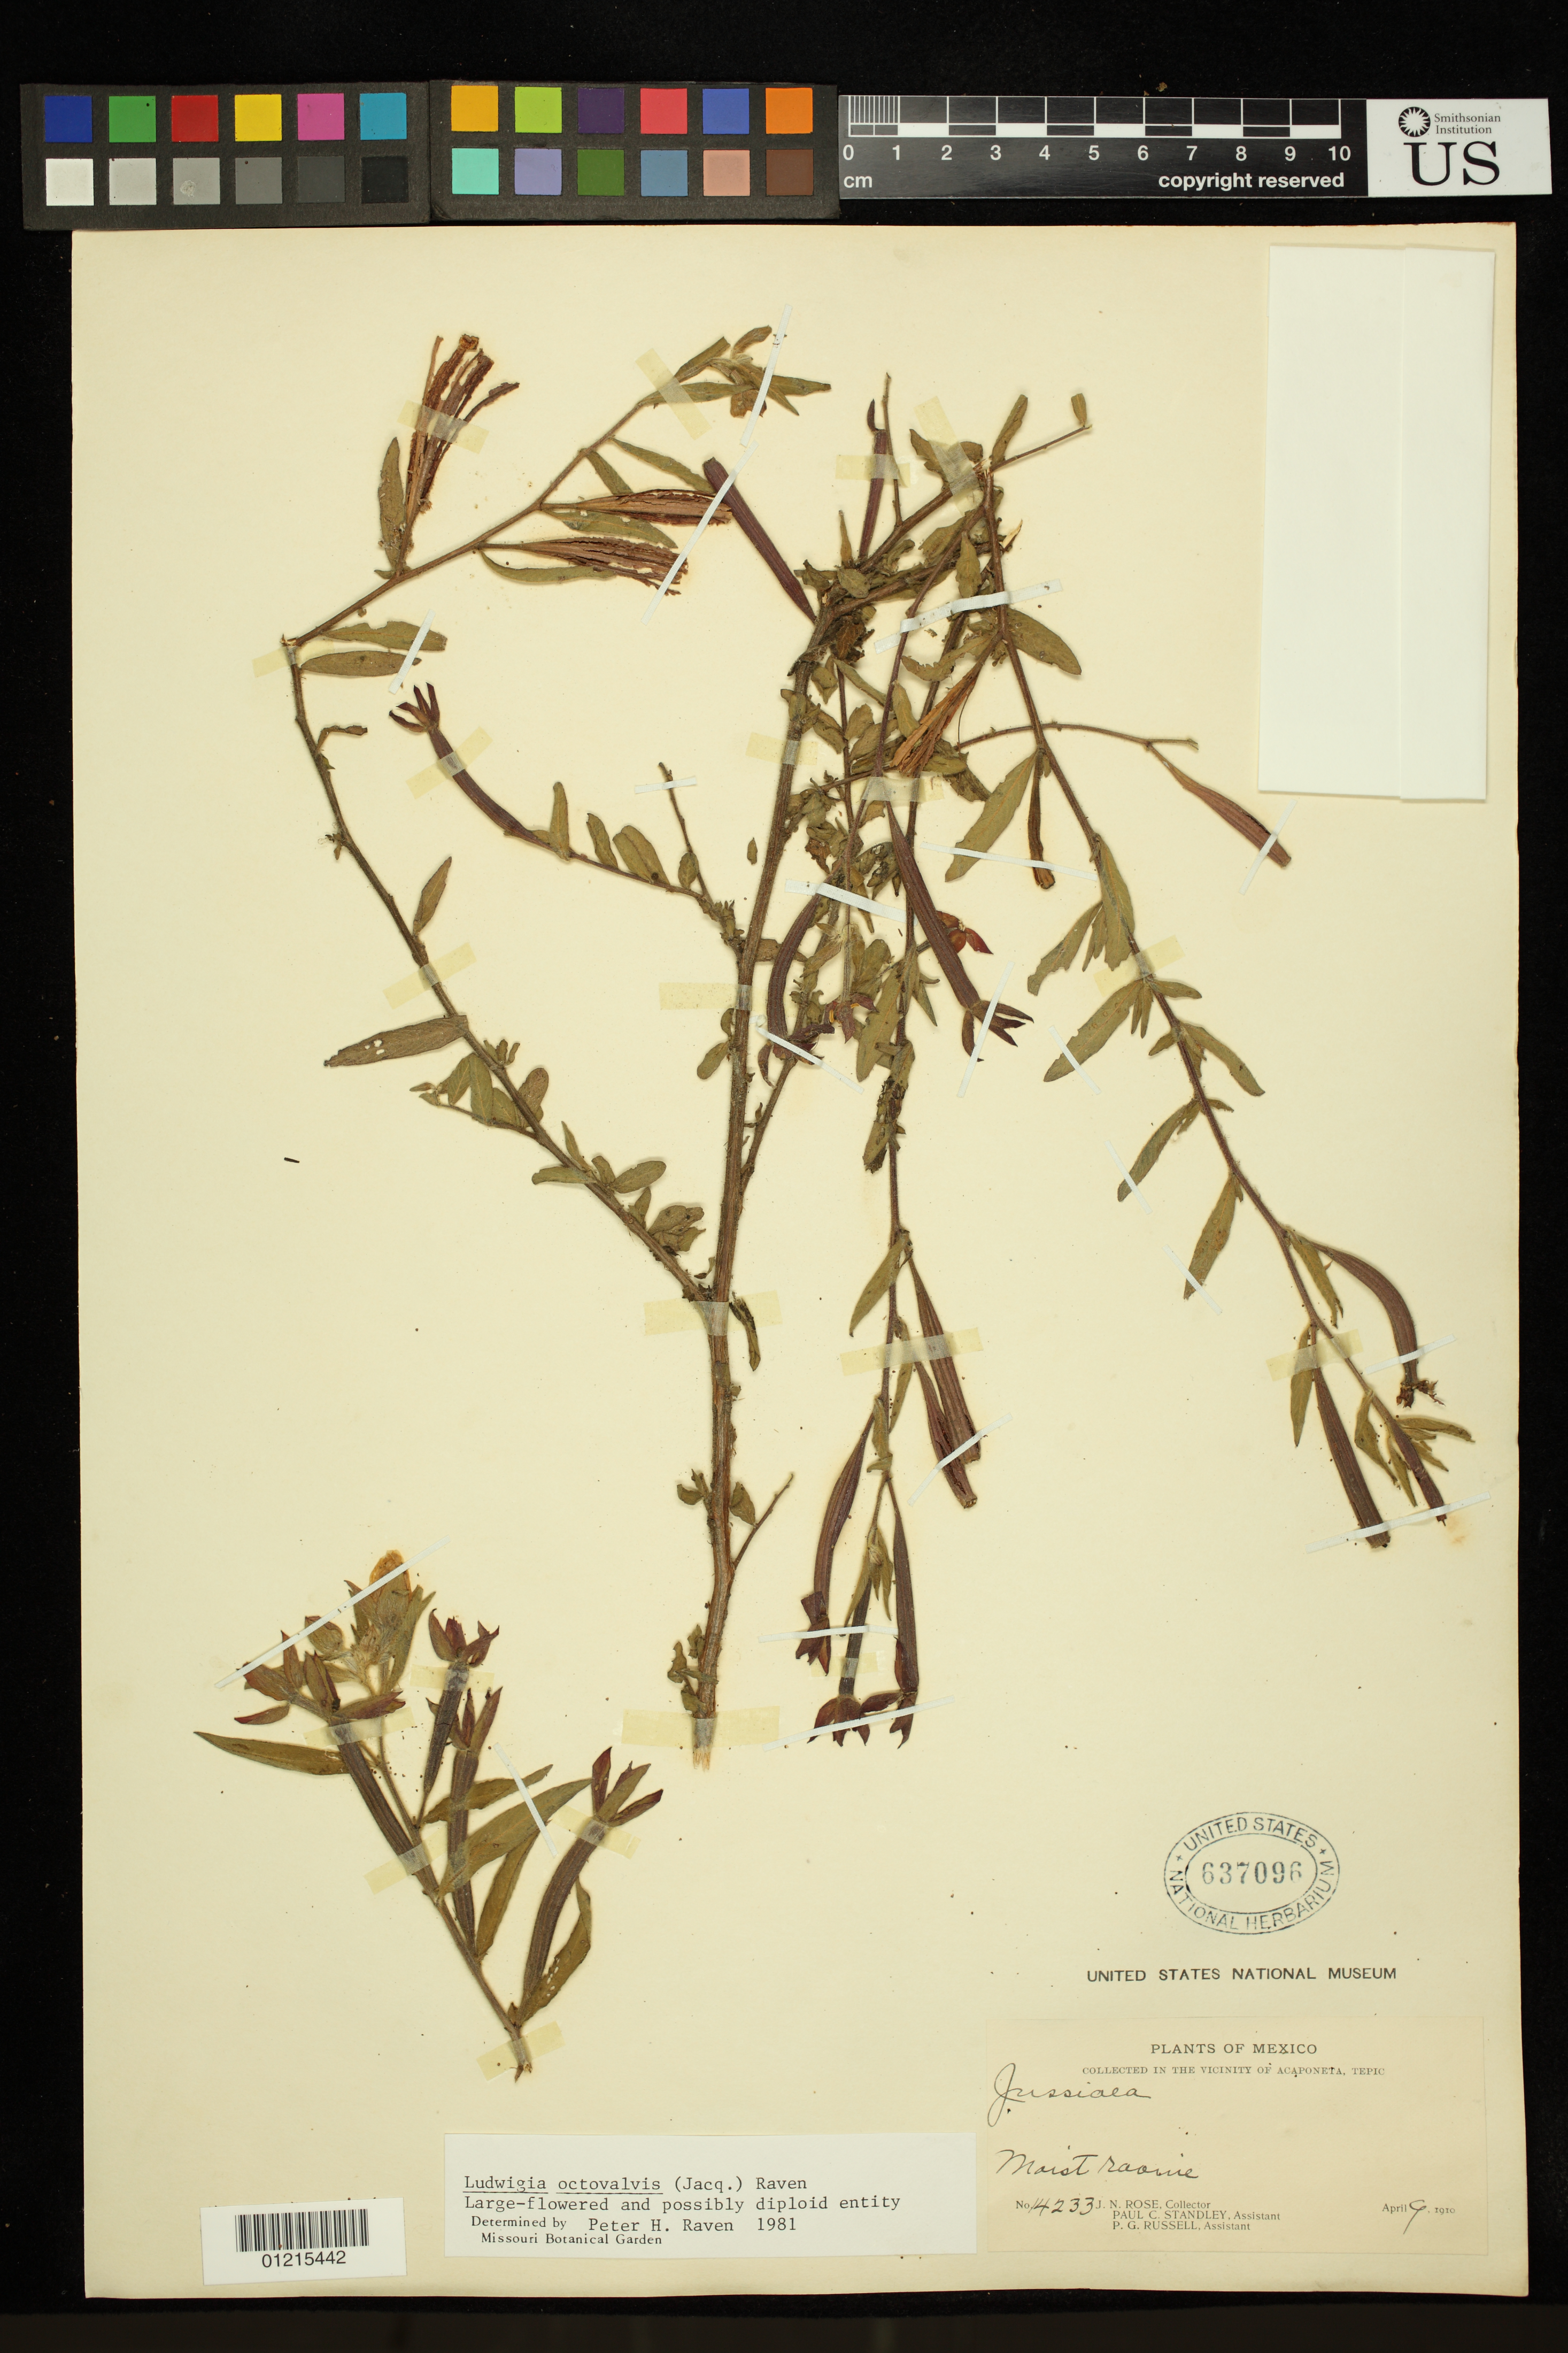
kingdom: Plantae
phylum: Tracheophyta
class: Magnoliopsida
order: Myrtales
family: Onagraceae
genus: Ludwigia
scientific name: Ludwigia octovalvis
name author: (Jacq.) P.H. Raven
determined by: Raven, P. H.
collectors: J. N. Rose, P. C. Standley & P. G. Russell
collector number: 14233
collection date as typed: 9 Apr 1910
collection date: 1910-04-09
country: Mexico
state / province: Nayarit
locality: Vicinity of Acaponeta, Tepic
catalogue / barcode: US 637096